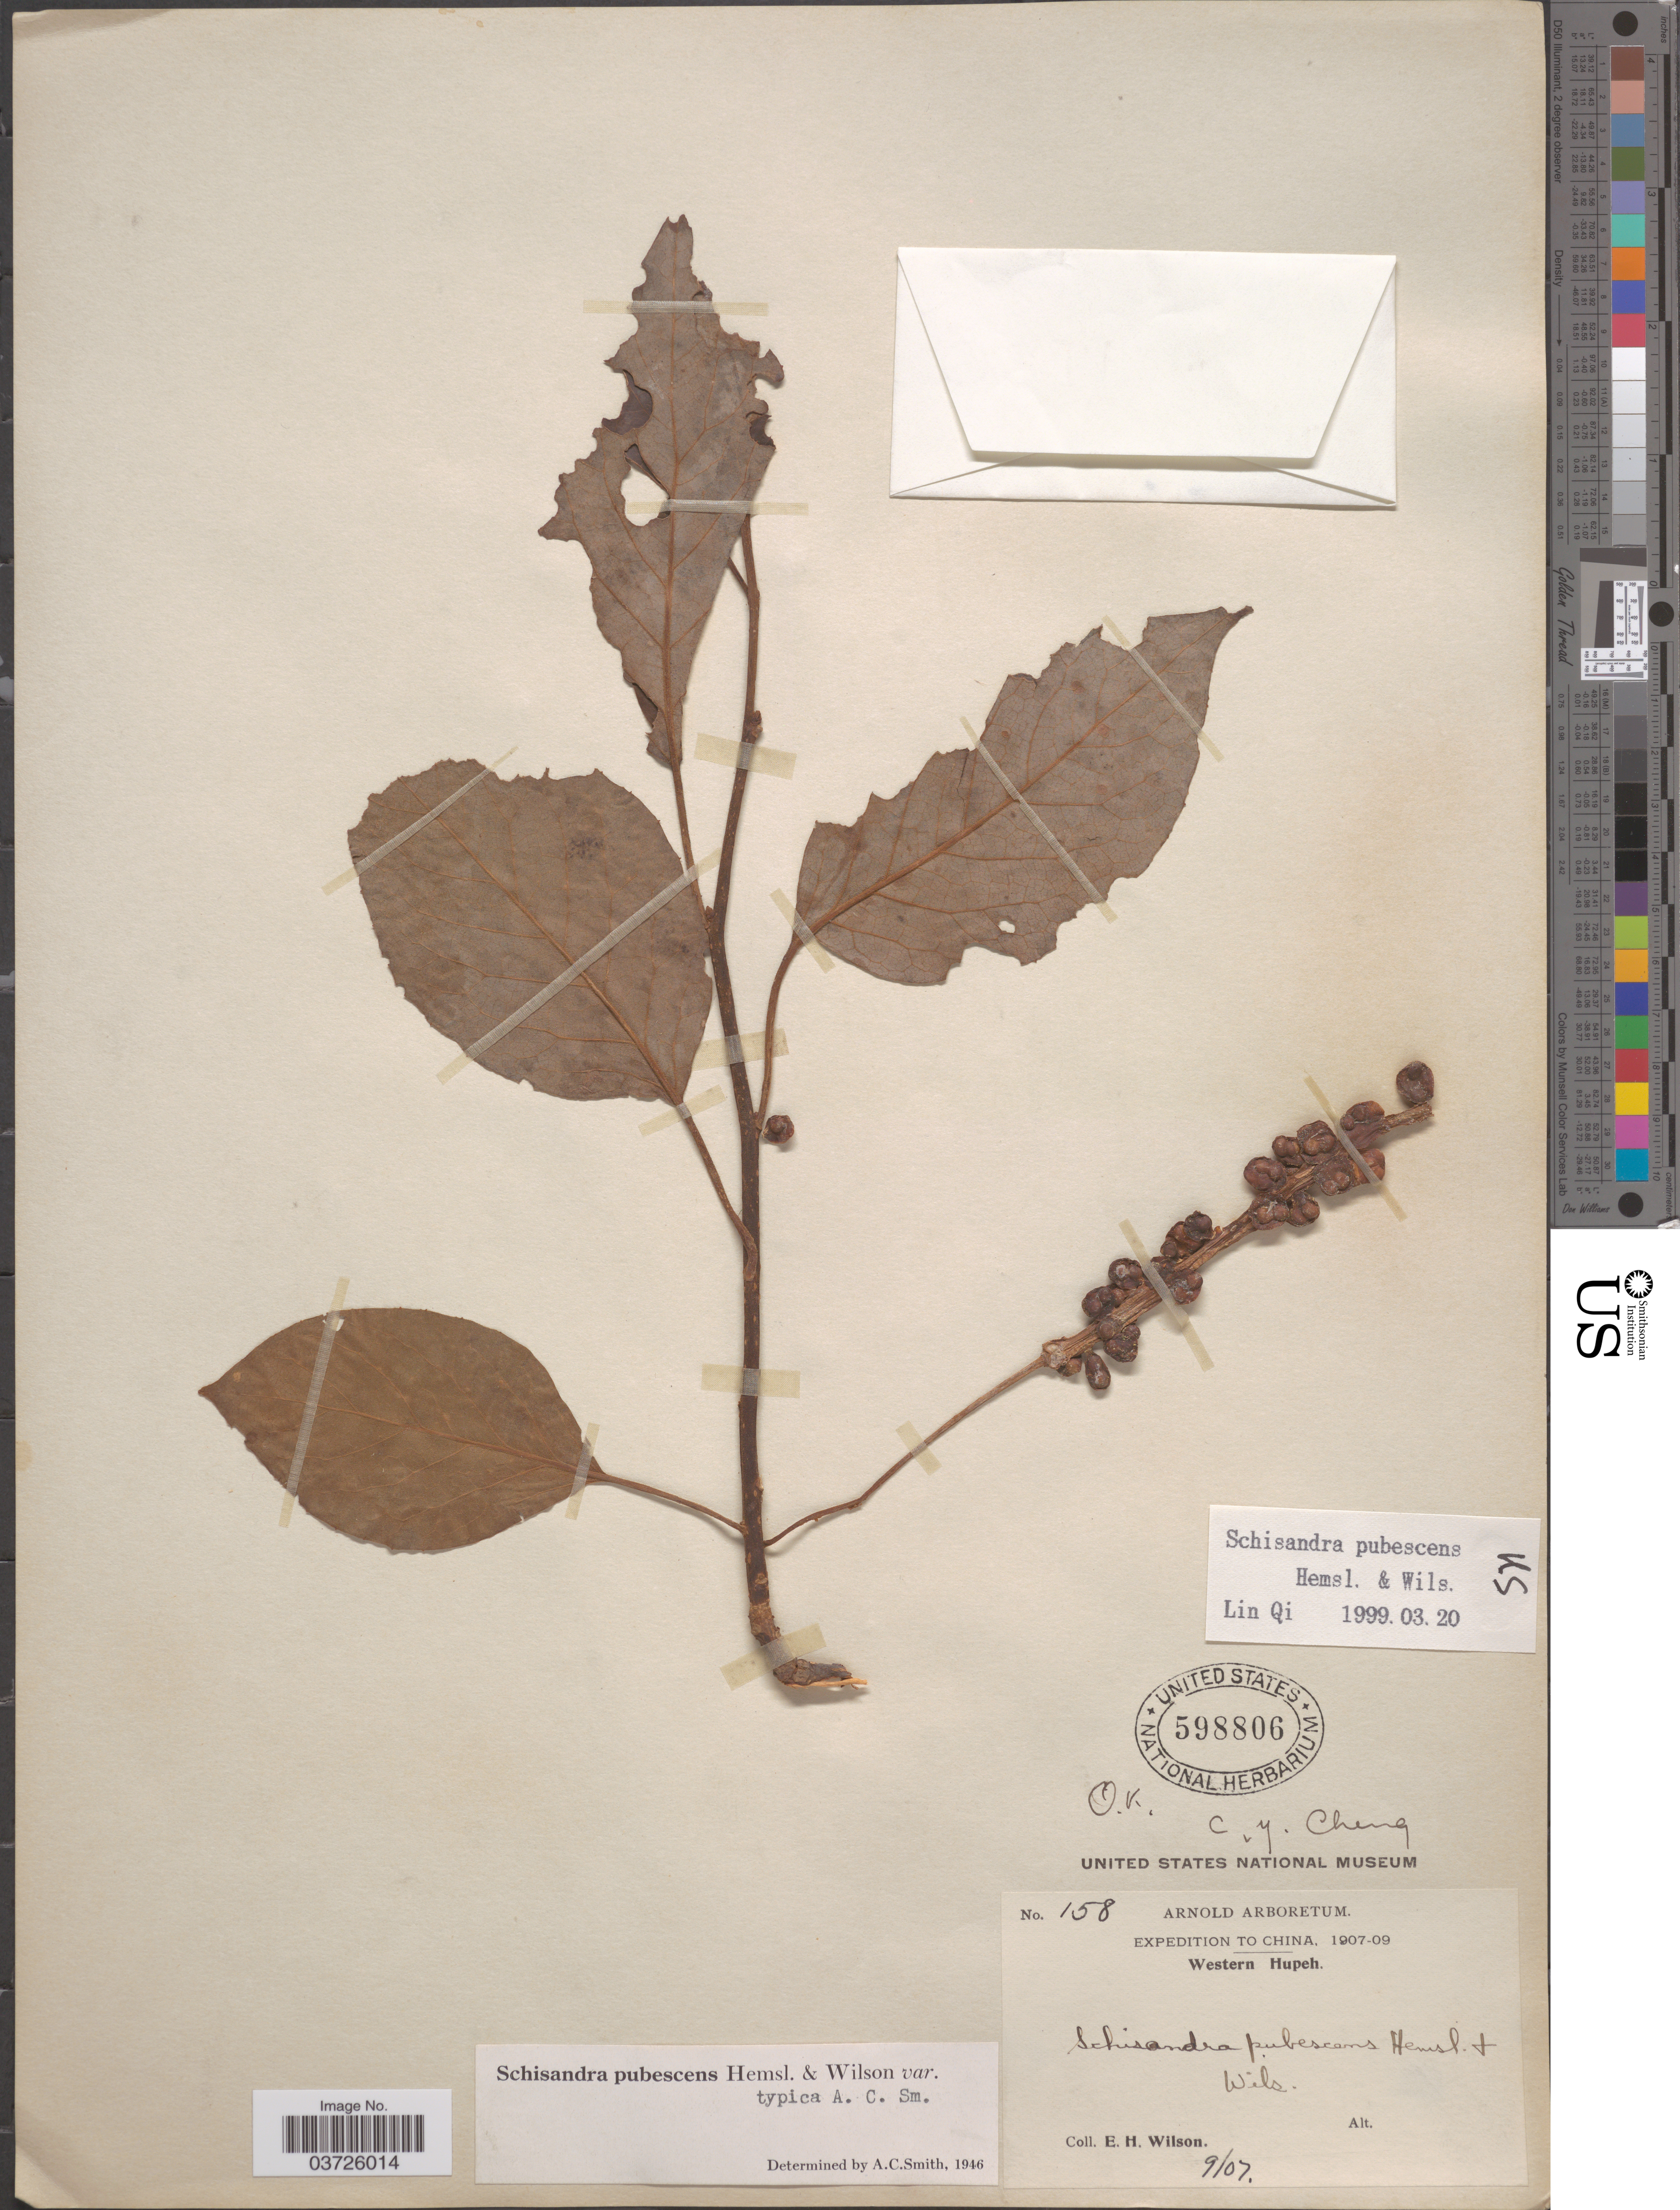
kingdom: Plantae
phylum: Tracheophyta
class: Magnoliopsida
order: Austrobaileyales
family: Schisandraceae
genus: Schisandra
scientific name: Schisandra pubescens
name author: Hemsl. & E.H. Wilson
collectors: E. Wilson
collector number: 158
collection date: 1907-09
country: China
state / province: Hubei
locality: Western Hupeh.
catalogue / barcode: US 598806